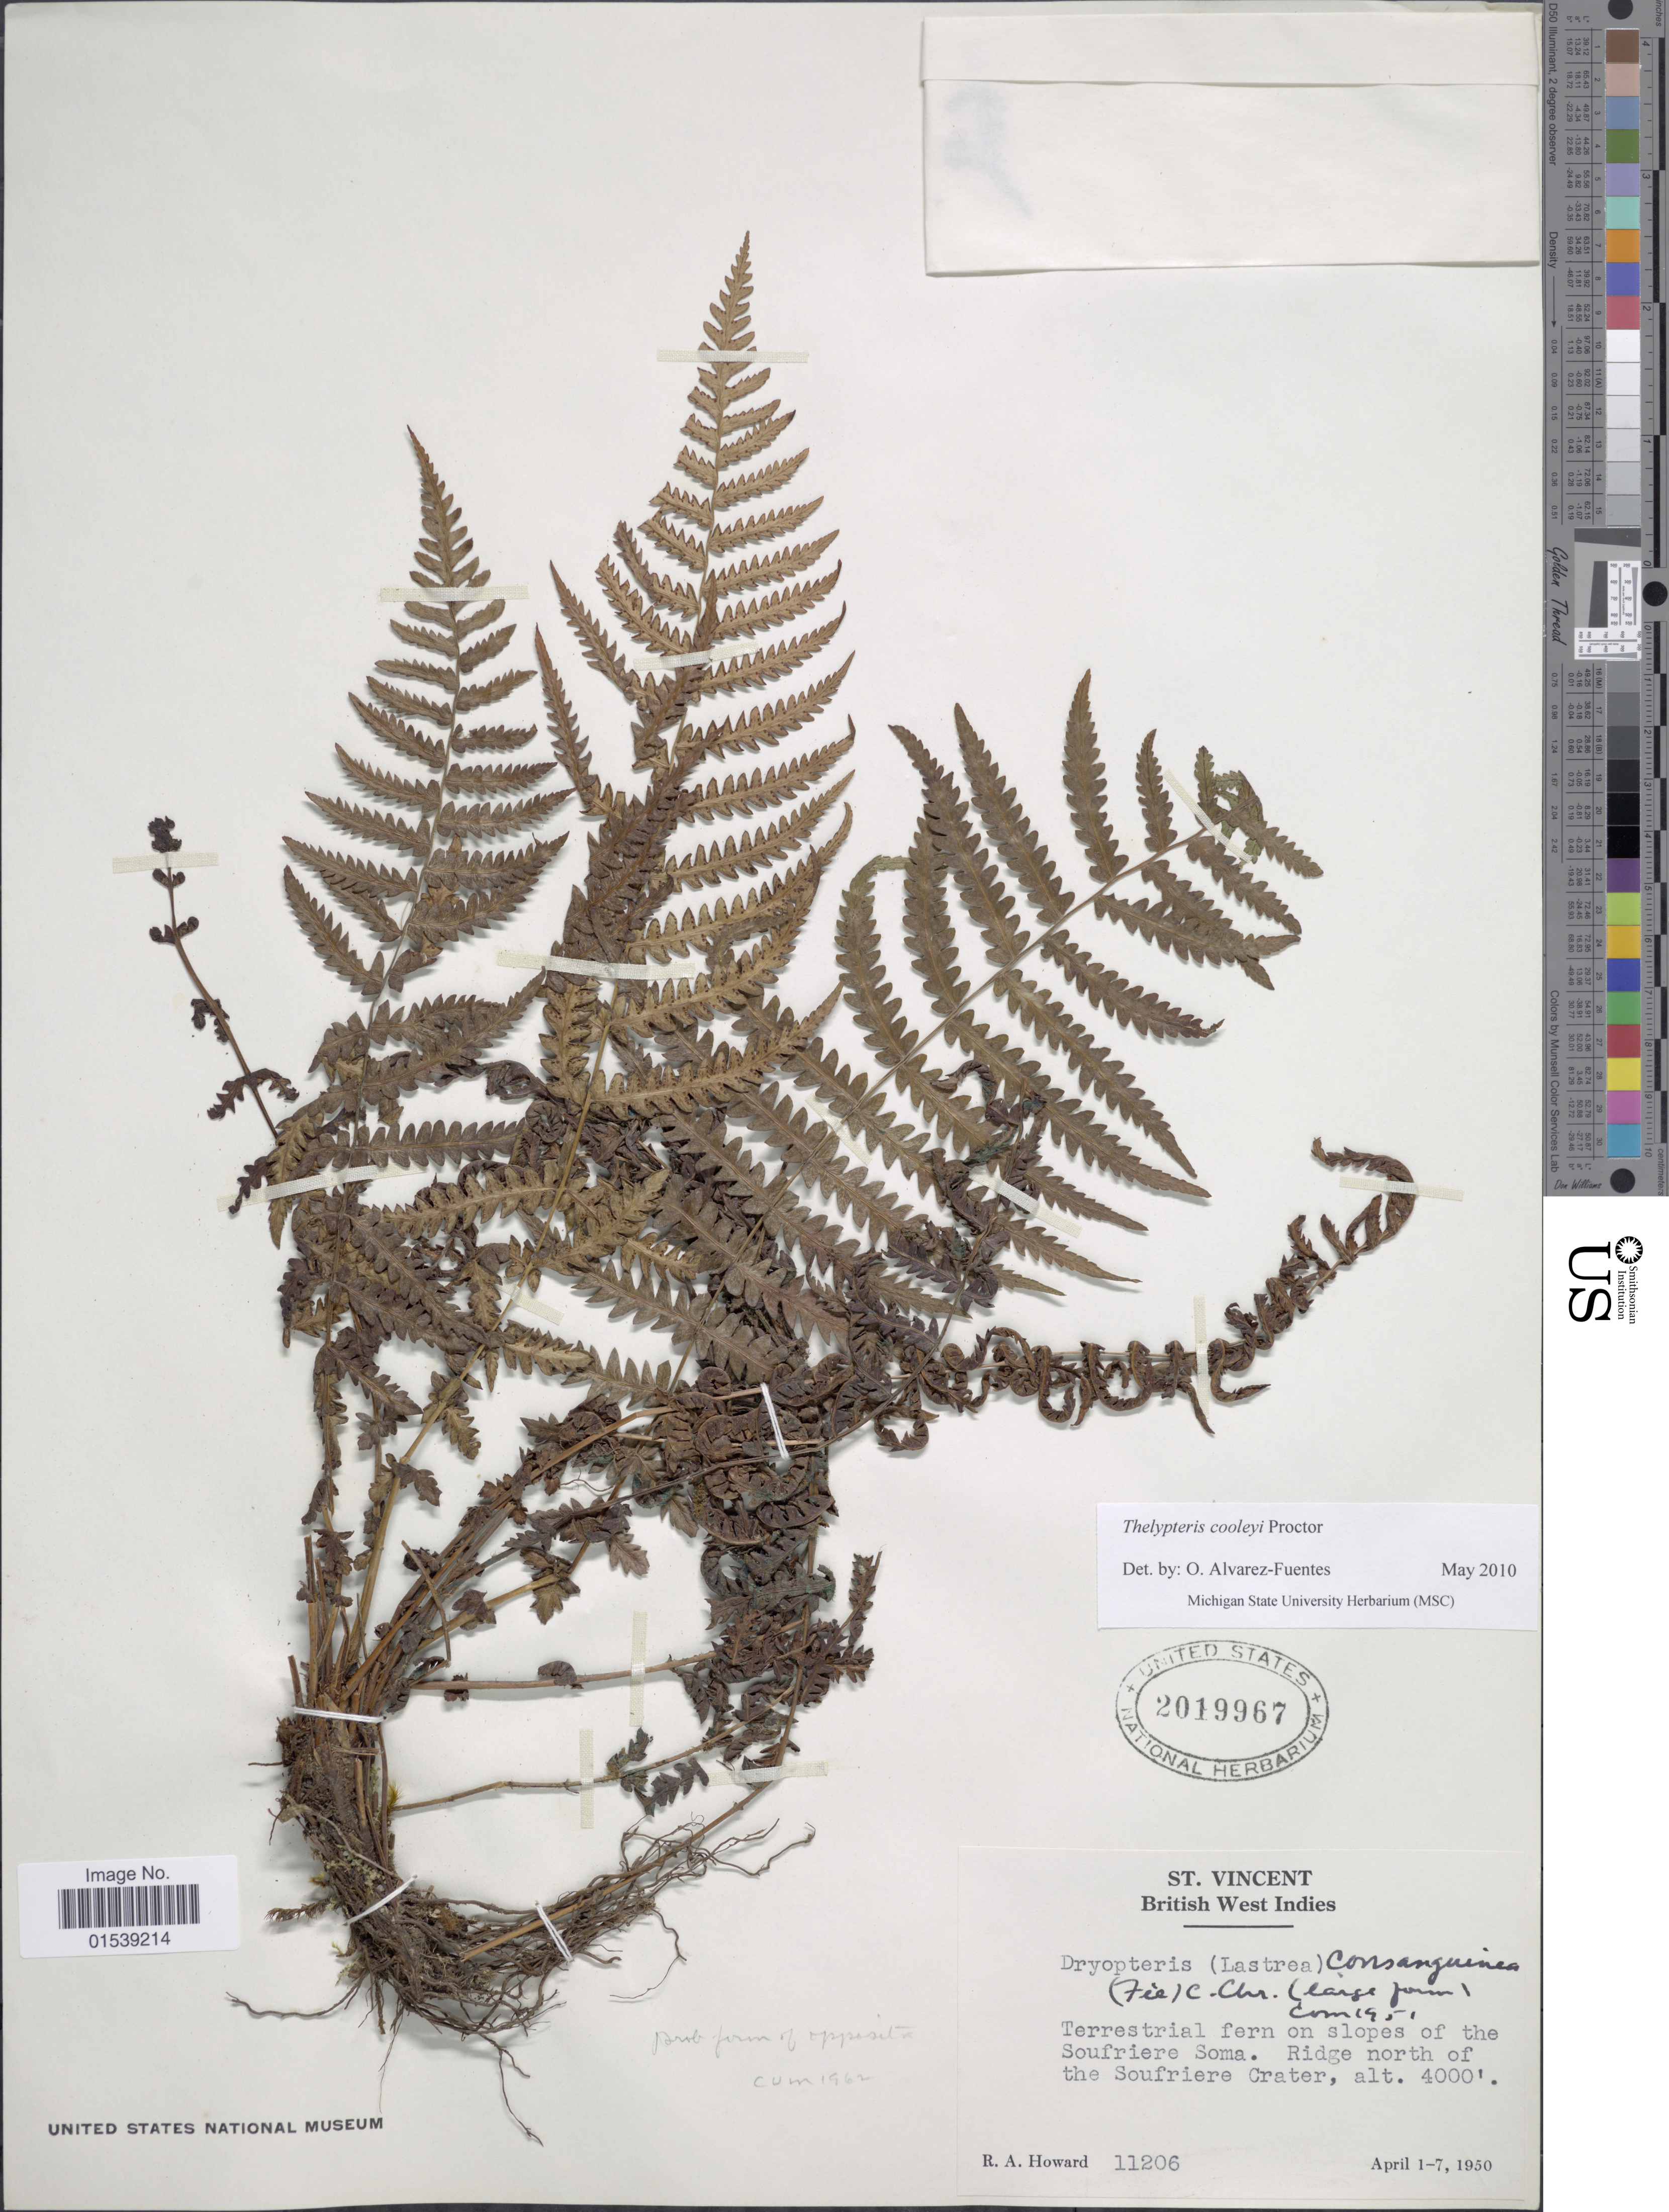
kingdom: Plantae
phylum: Tracheophyta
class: Polypodiopsida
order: Polypodiales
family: Thelypteridaceae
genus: Amauropelta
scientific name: Amauropelta cooleyi (Proctor) comb. nov., ined. 2015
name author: (Proctor)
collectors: R. A. Howard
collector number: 11206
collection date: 1950-04-01/1950-04-07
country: St. Vincent - Grenadines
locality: St. Vincent, British West Indies, on slopes of the Soufriere Soma., ridge north of the Soufriere Crater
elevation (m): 1219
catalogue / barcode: US 2019967